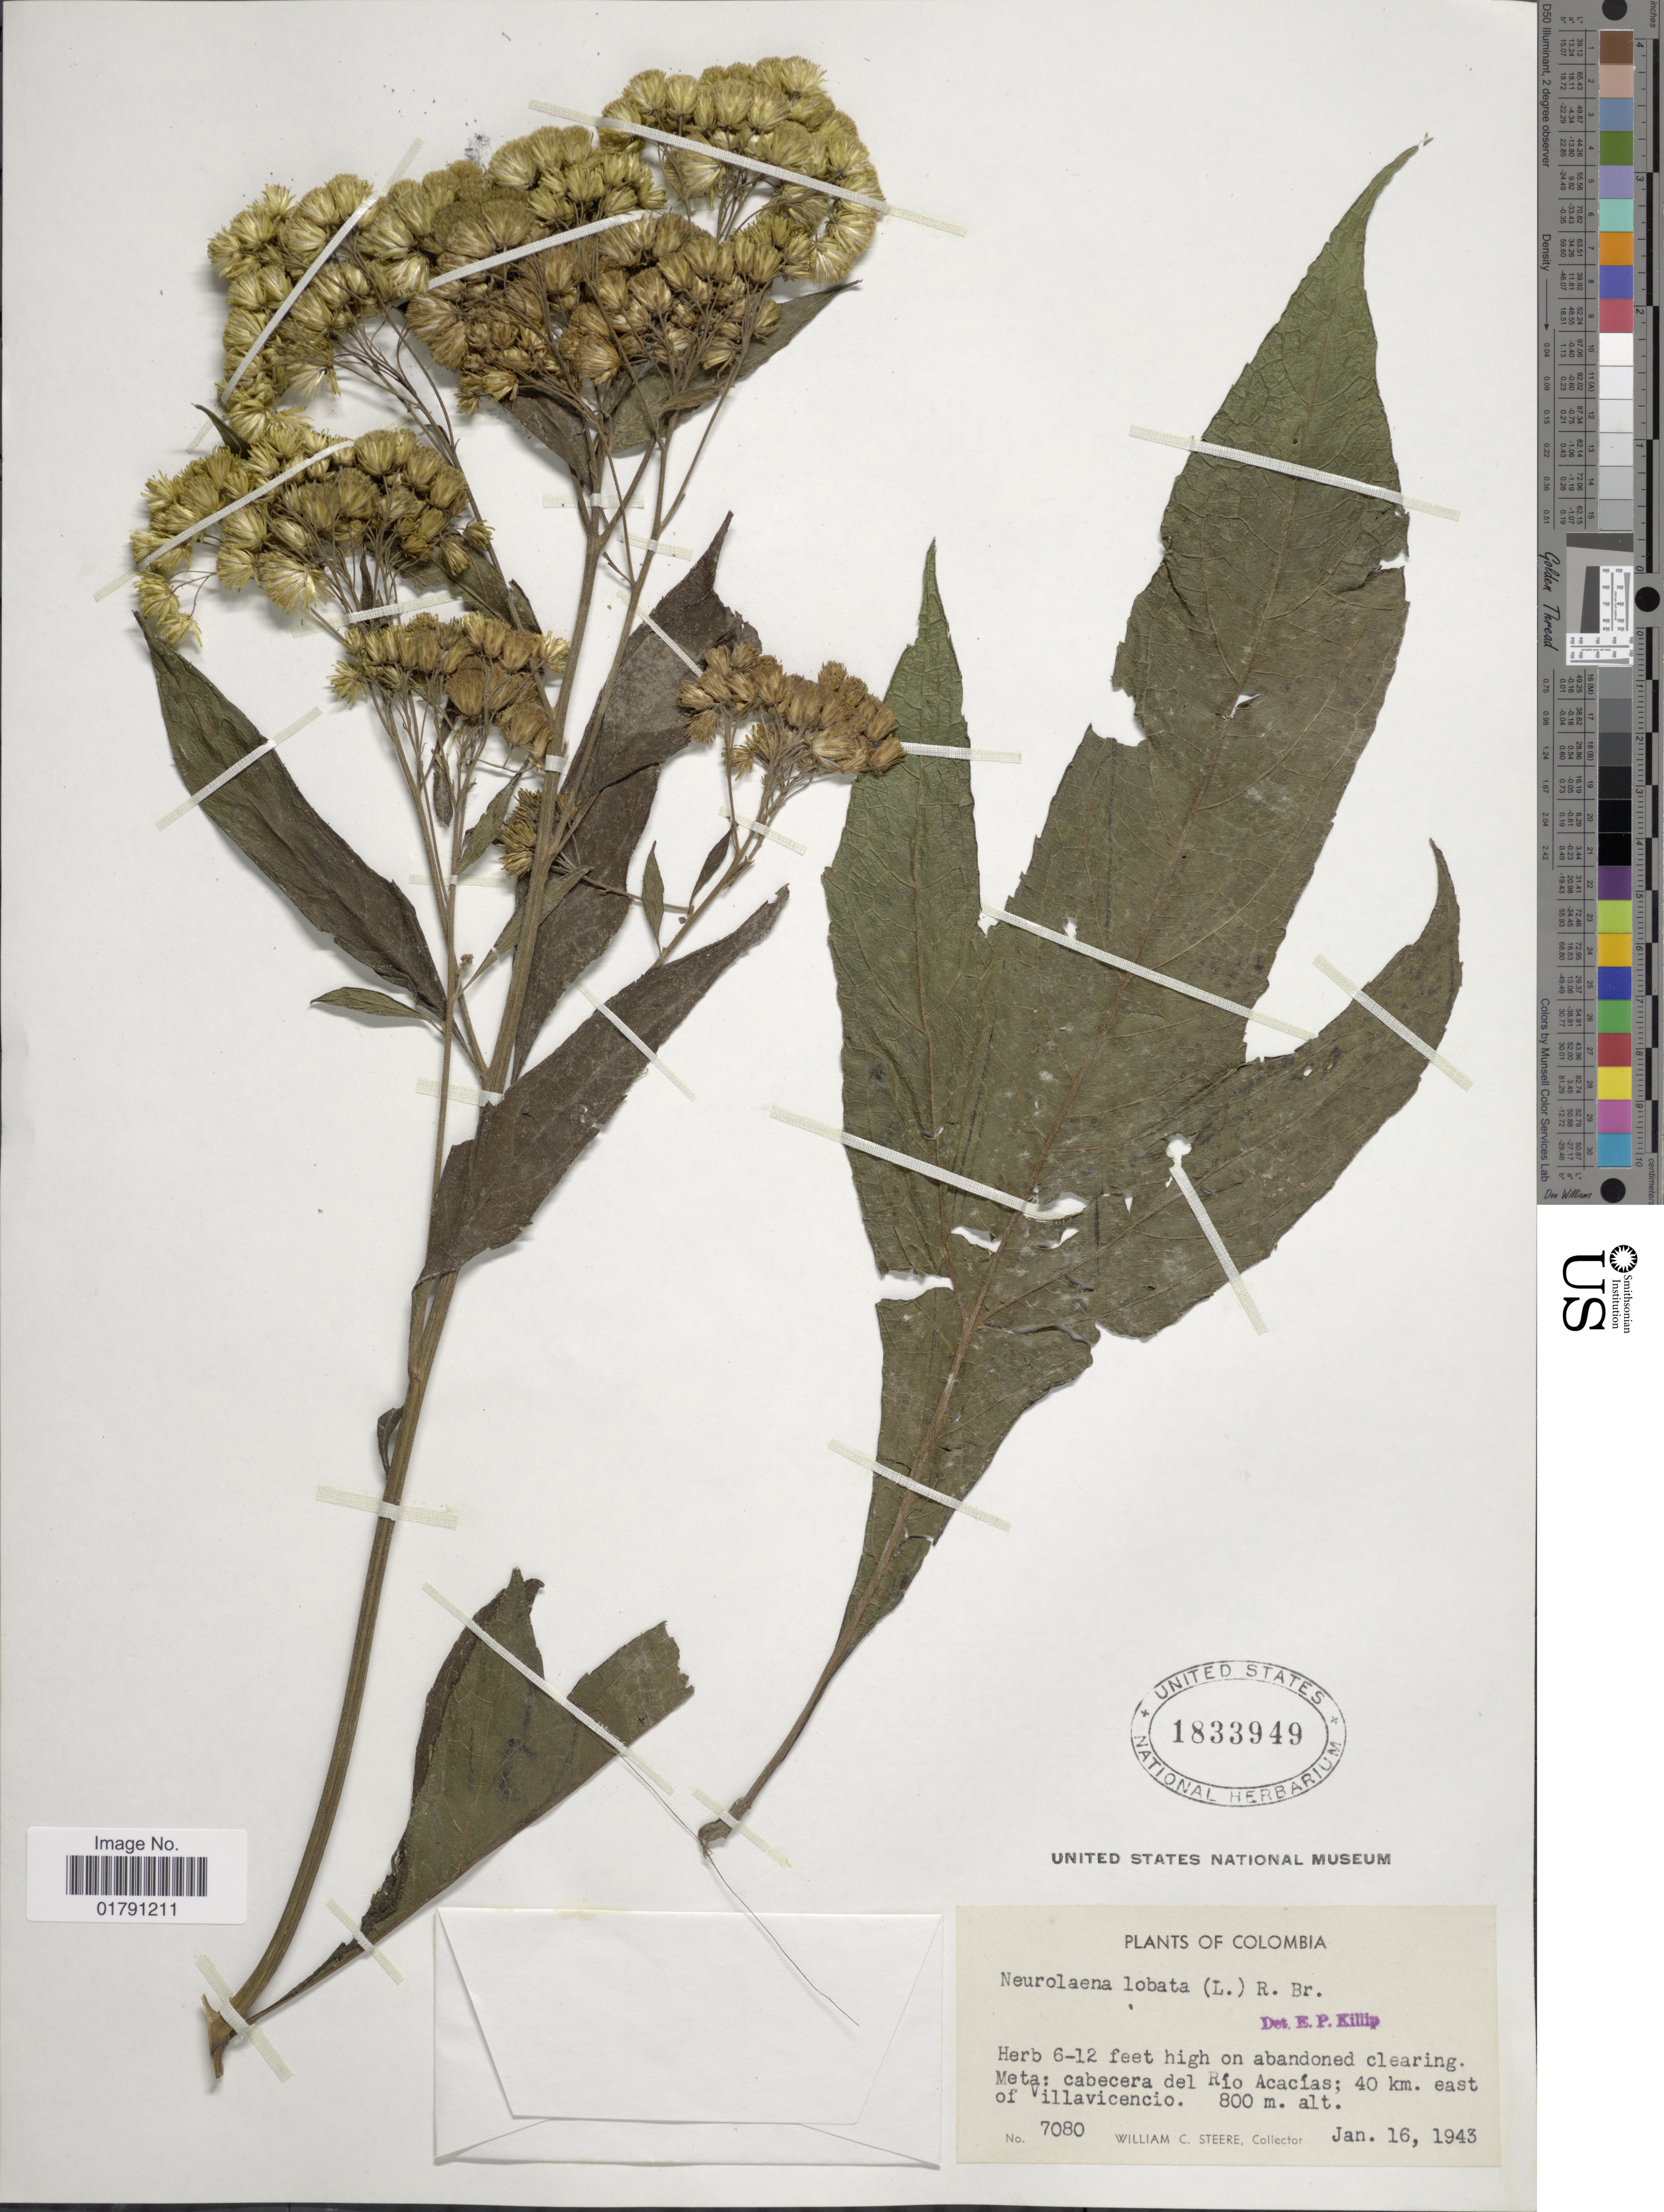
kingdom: Plantae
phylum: Tracheophyta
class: Magnoliopsida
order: Asterales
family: Asteraceae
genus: Neurolaena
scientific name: Neurolaena lobata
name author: (L.) R. Br. ex Cass.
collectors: W. C. Steere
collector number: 7080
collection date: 1943-01-16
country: Colombia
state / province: Meta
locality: Cabecera del Rio Acacias, 40 km east of Villavicencio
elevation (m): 800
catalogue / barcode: US 1833949